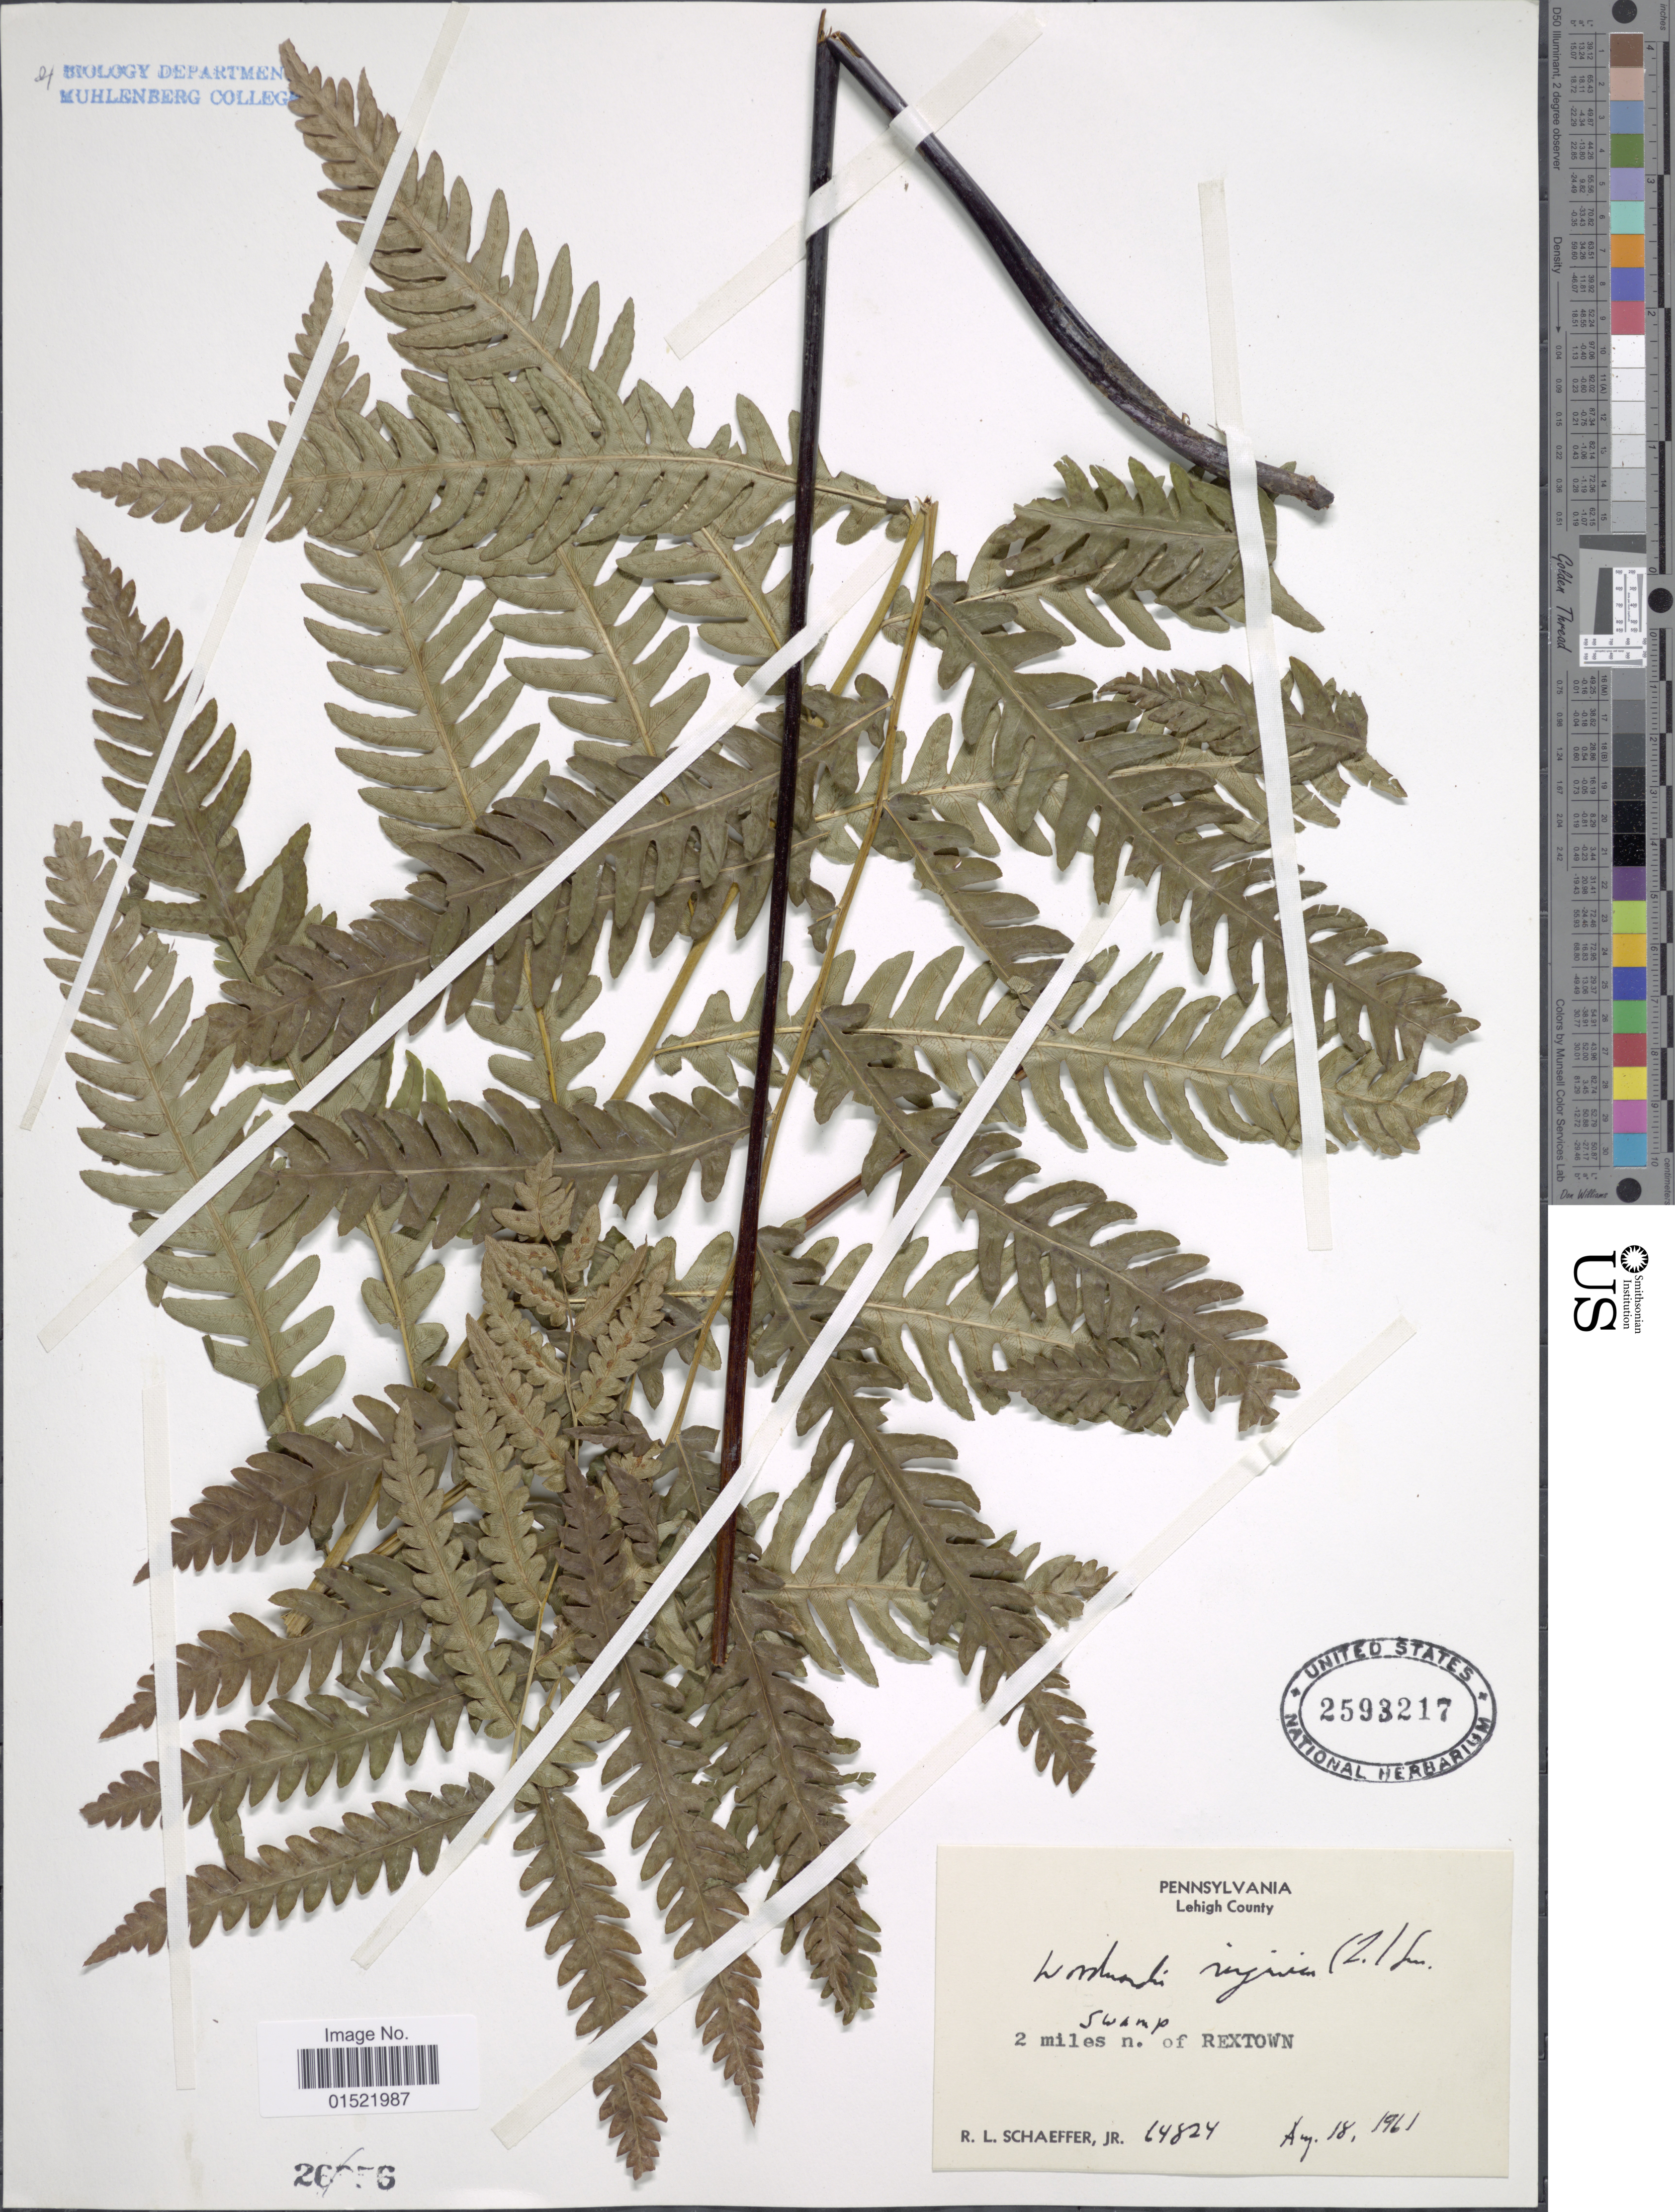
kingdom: Plantae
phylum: Tracheophyta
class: Polypodiopsida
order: Polypodiales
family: Blechnaceae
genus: Woodwardia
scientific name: Woodwardia virginica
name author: (L.) R.M. Sm.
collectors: R. L. Schaeffer Jr.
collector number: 64824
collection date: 1961-08-18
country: United States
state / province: Pennsylvania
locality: Lehigh County, 2 miles n. of Rextown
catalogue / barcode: US 2593217